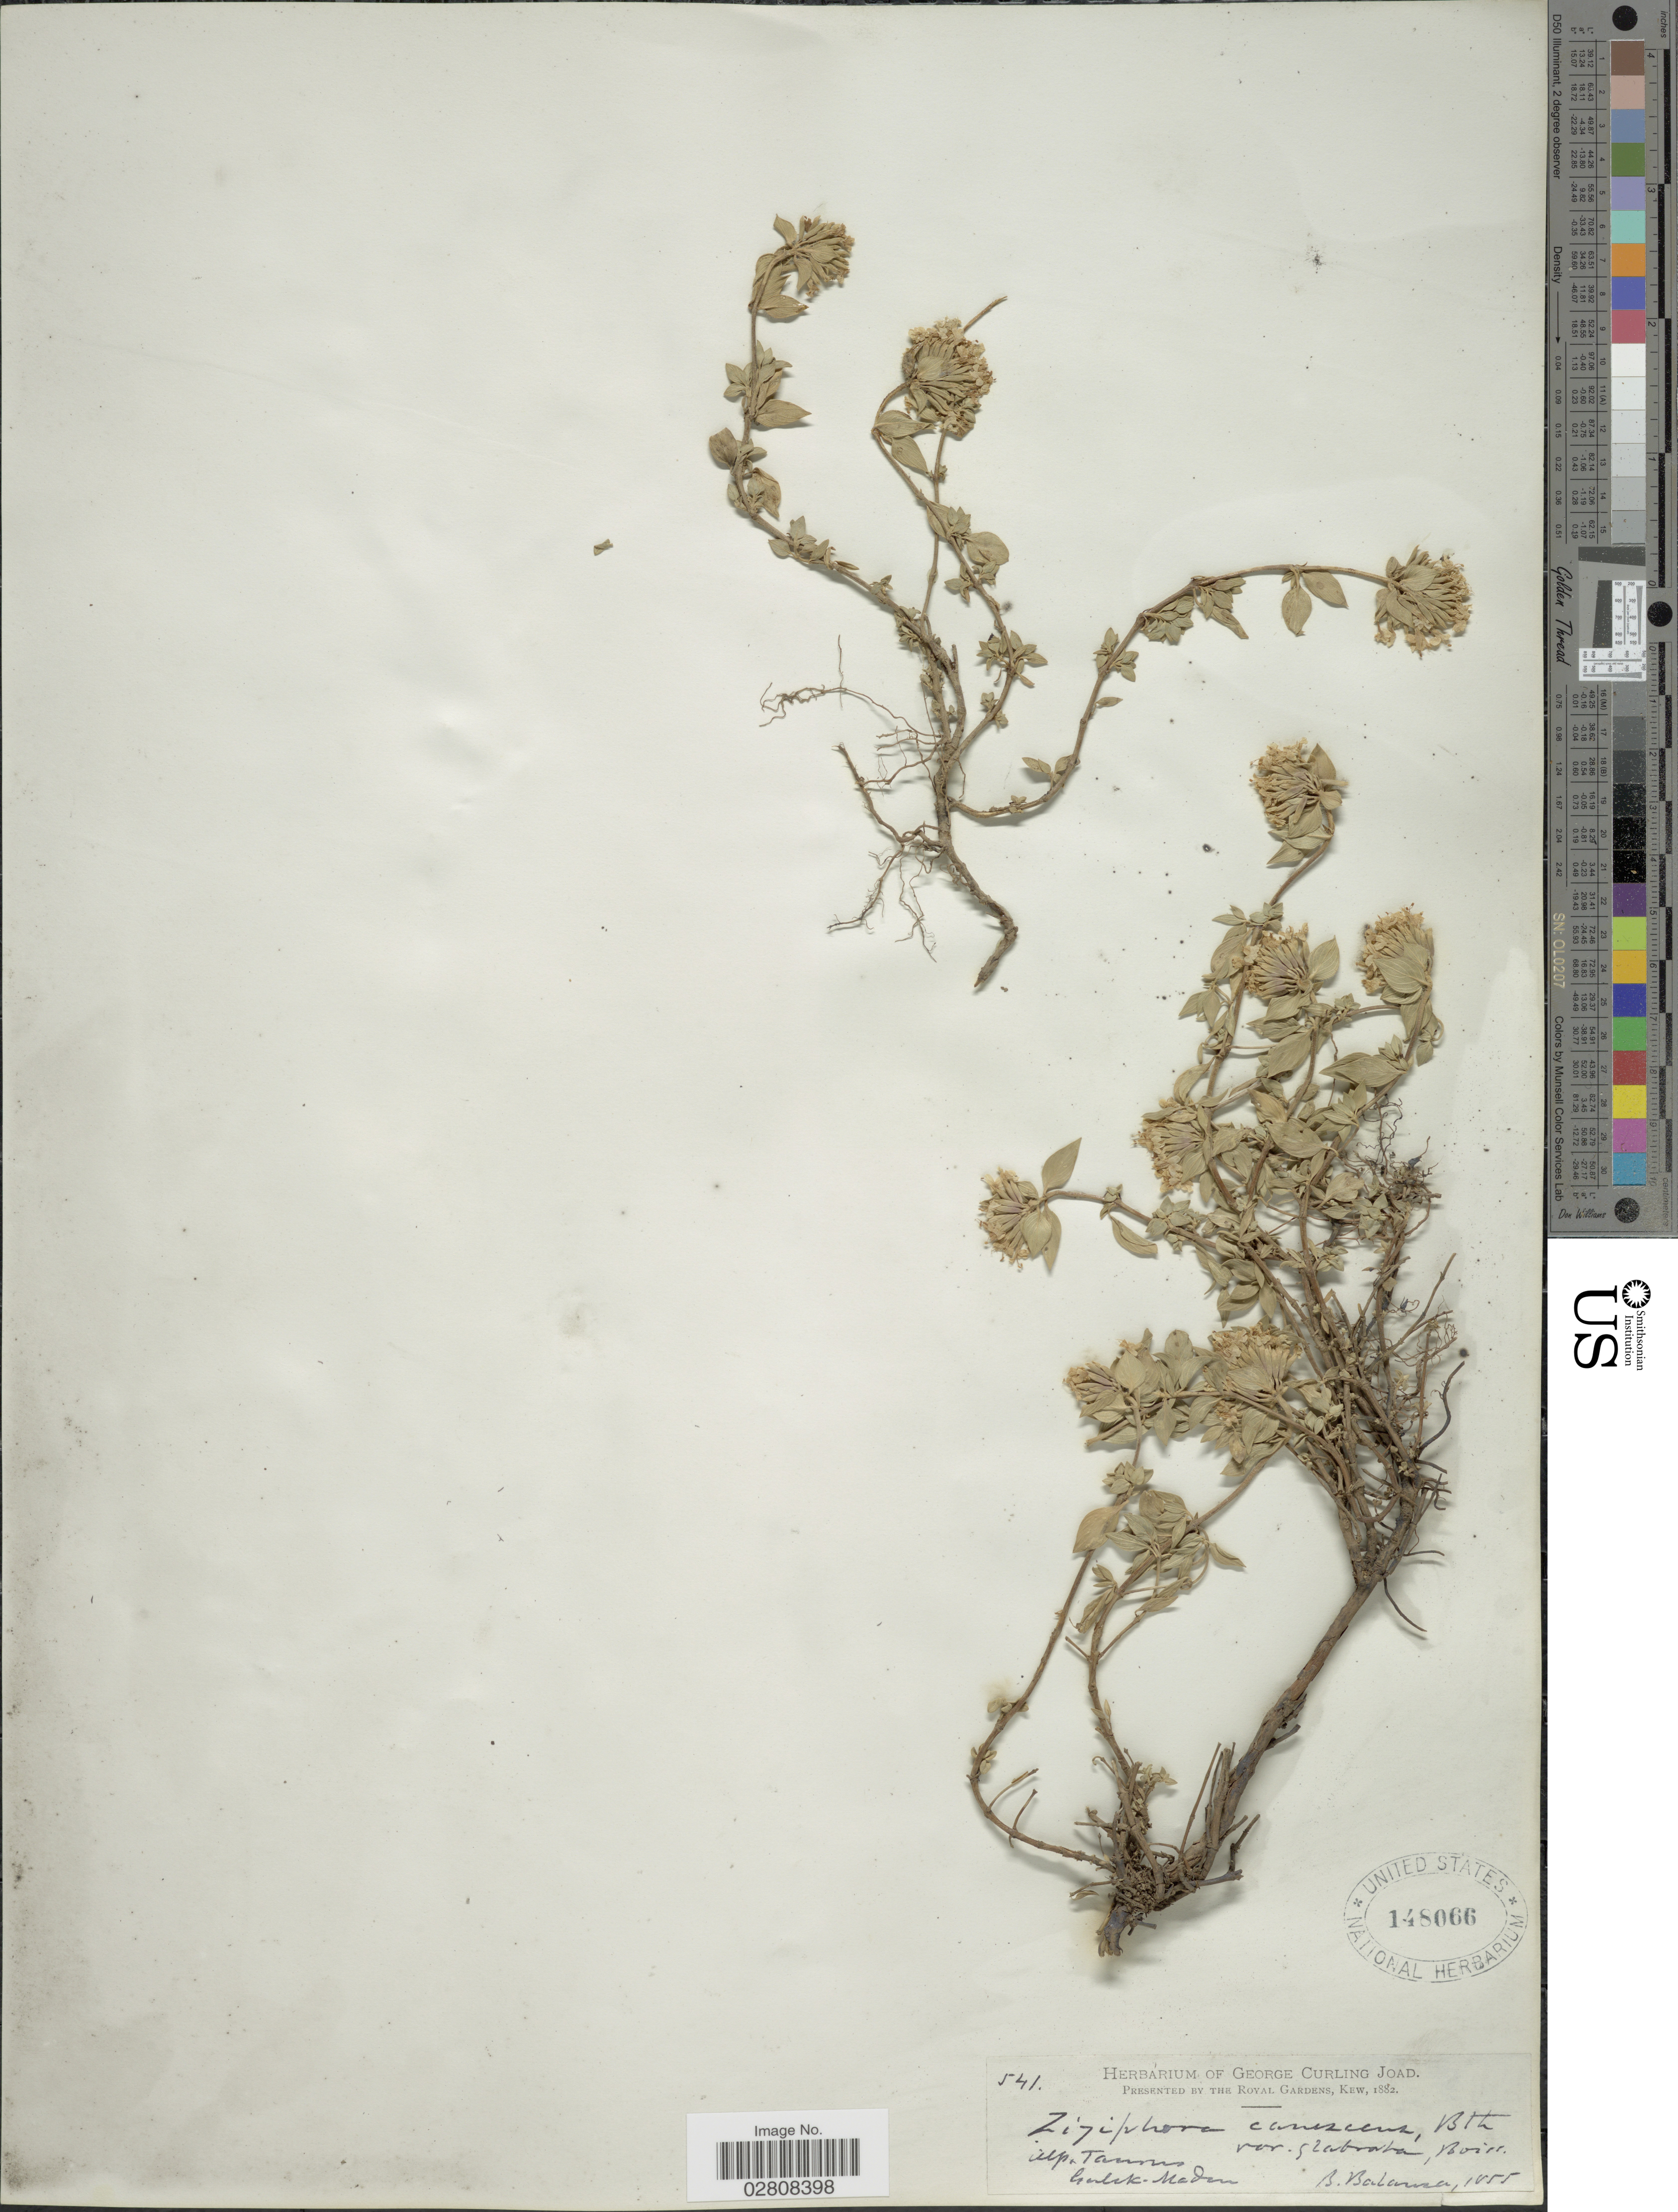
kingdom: Plantae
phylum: Tracheophyta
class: Magnoliopsida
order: Lamiales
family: Lamiaceae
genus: Ziziphora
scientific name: Ziziphora canescens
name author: Benth.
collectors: B. Balansa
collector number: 541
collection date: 1855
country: Turkey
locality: Alp. Taurus, Gulek-Maden. [interpreted]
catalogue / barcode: US 148066